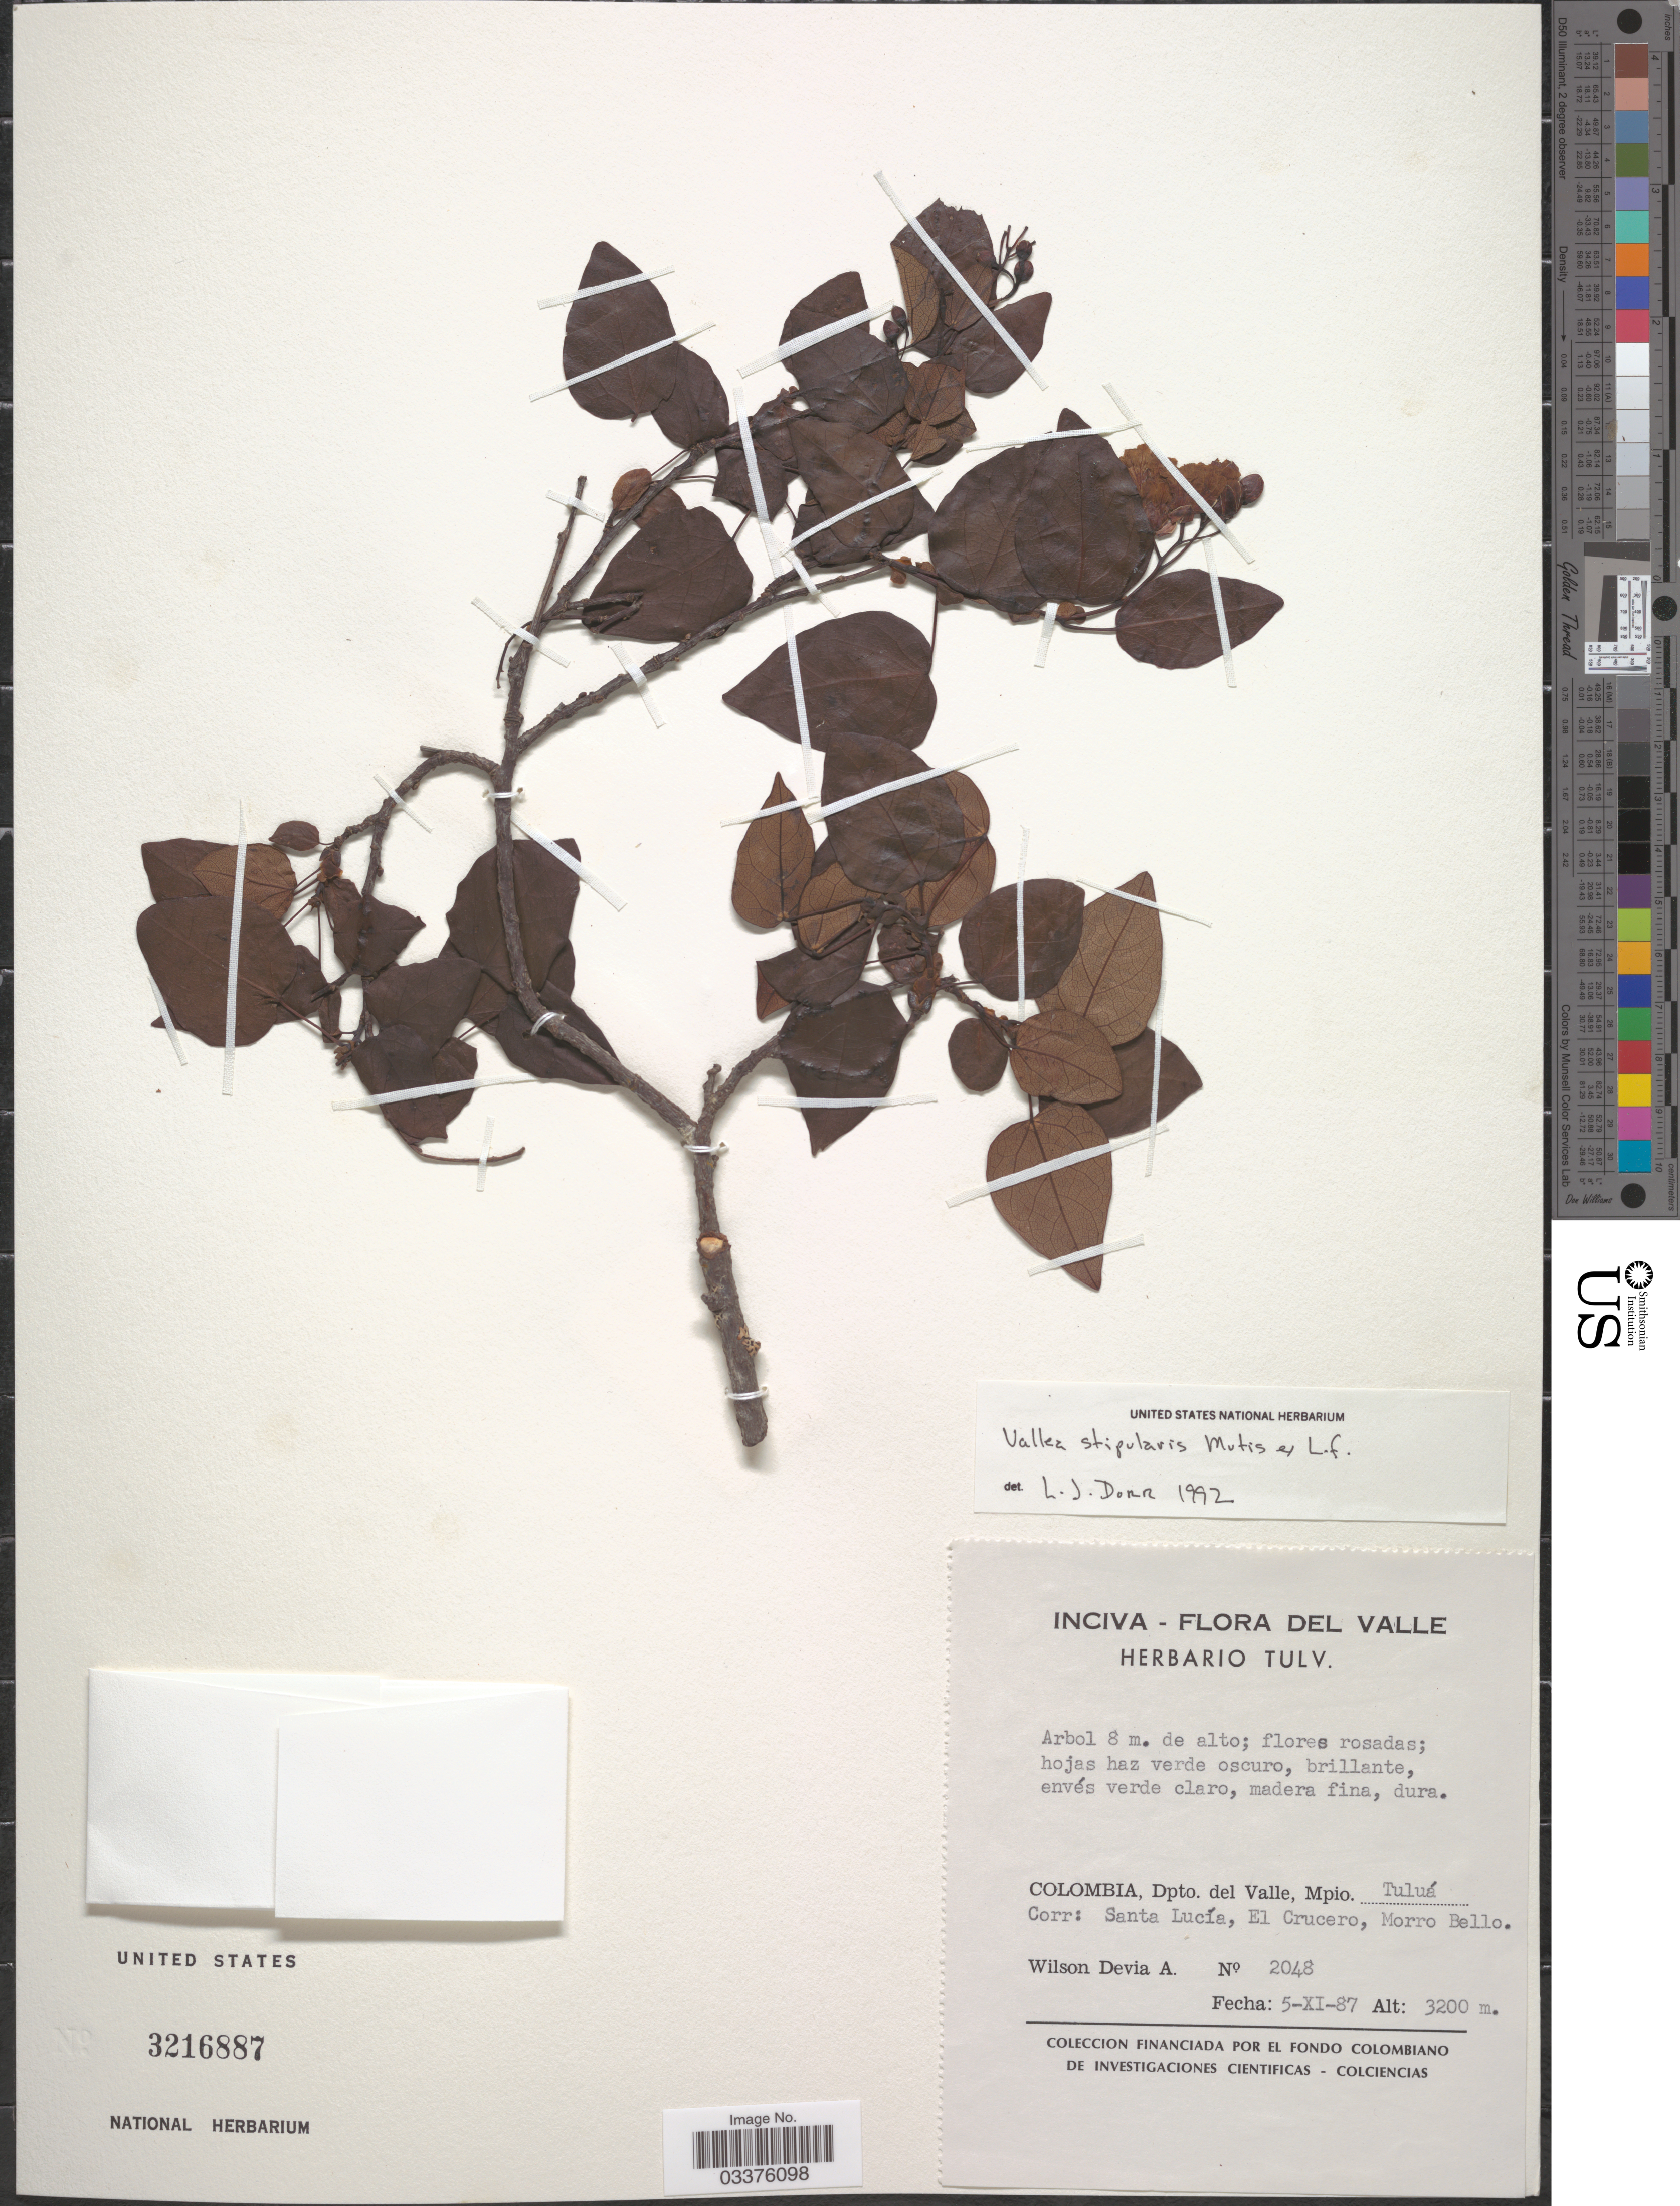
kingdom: Plantae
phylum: Tracheophyta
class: Magnoliopsida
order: Oxalidales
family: Elaeocarpaceae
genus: Vallea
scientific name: Vallea stipularis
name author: L. f.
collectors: W. Devia A.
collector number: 2048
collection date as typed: Transcribed d/m/y: 5/11/87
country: Colombia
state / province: Valle del Cauca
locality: Dpto. del Valle, Mpio. Tuluá, Corr: Santa Lucía, El Crucero, Morro Bello.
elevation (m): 3200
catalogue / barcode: US 3216887